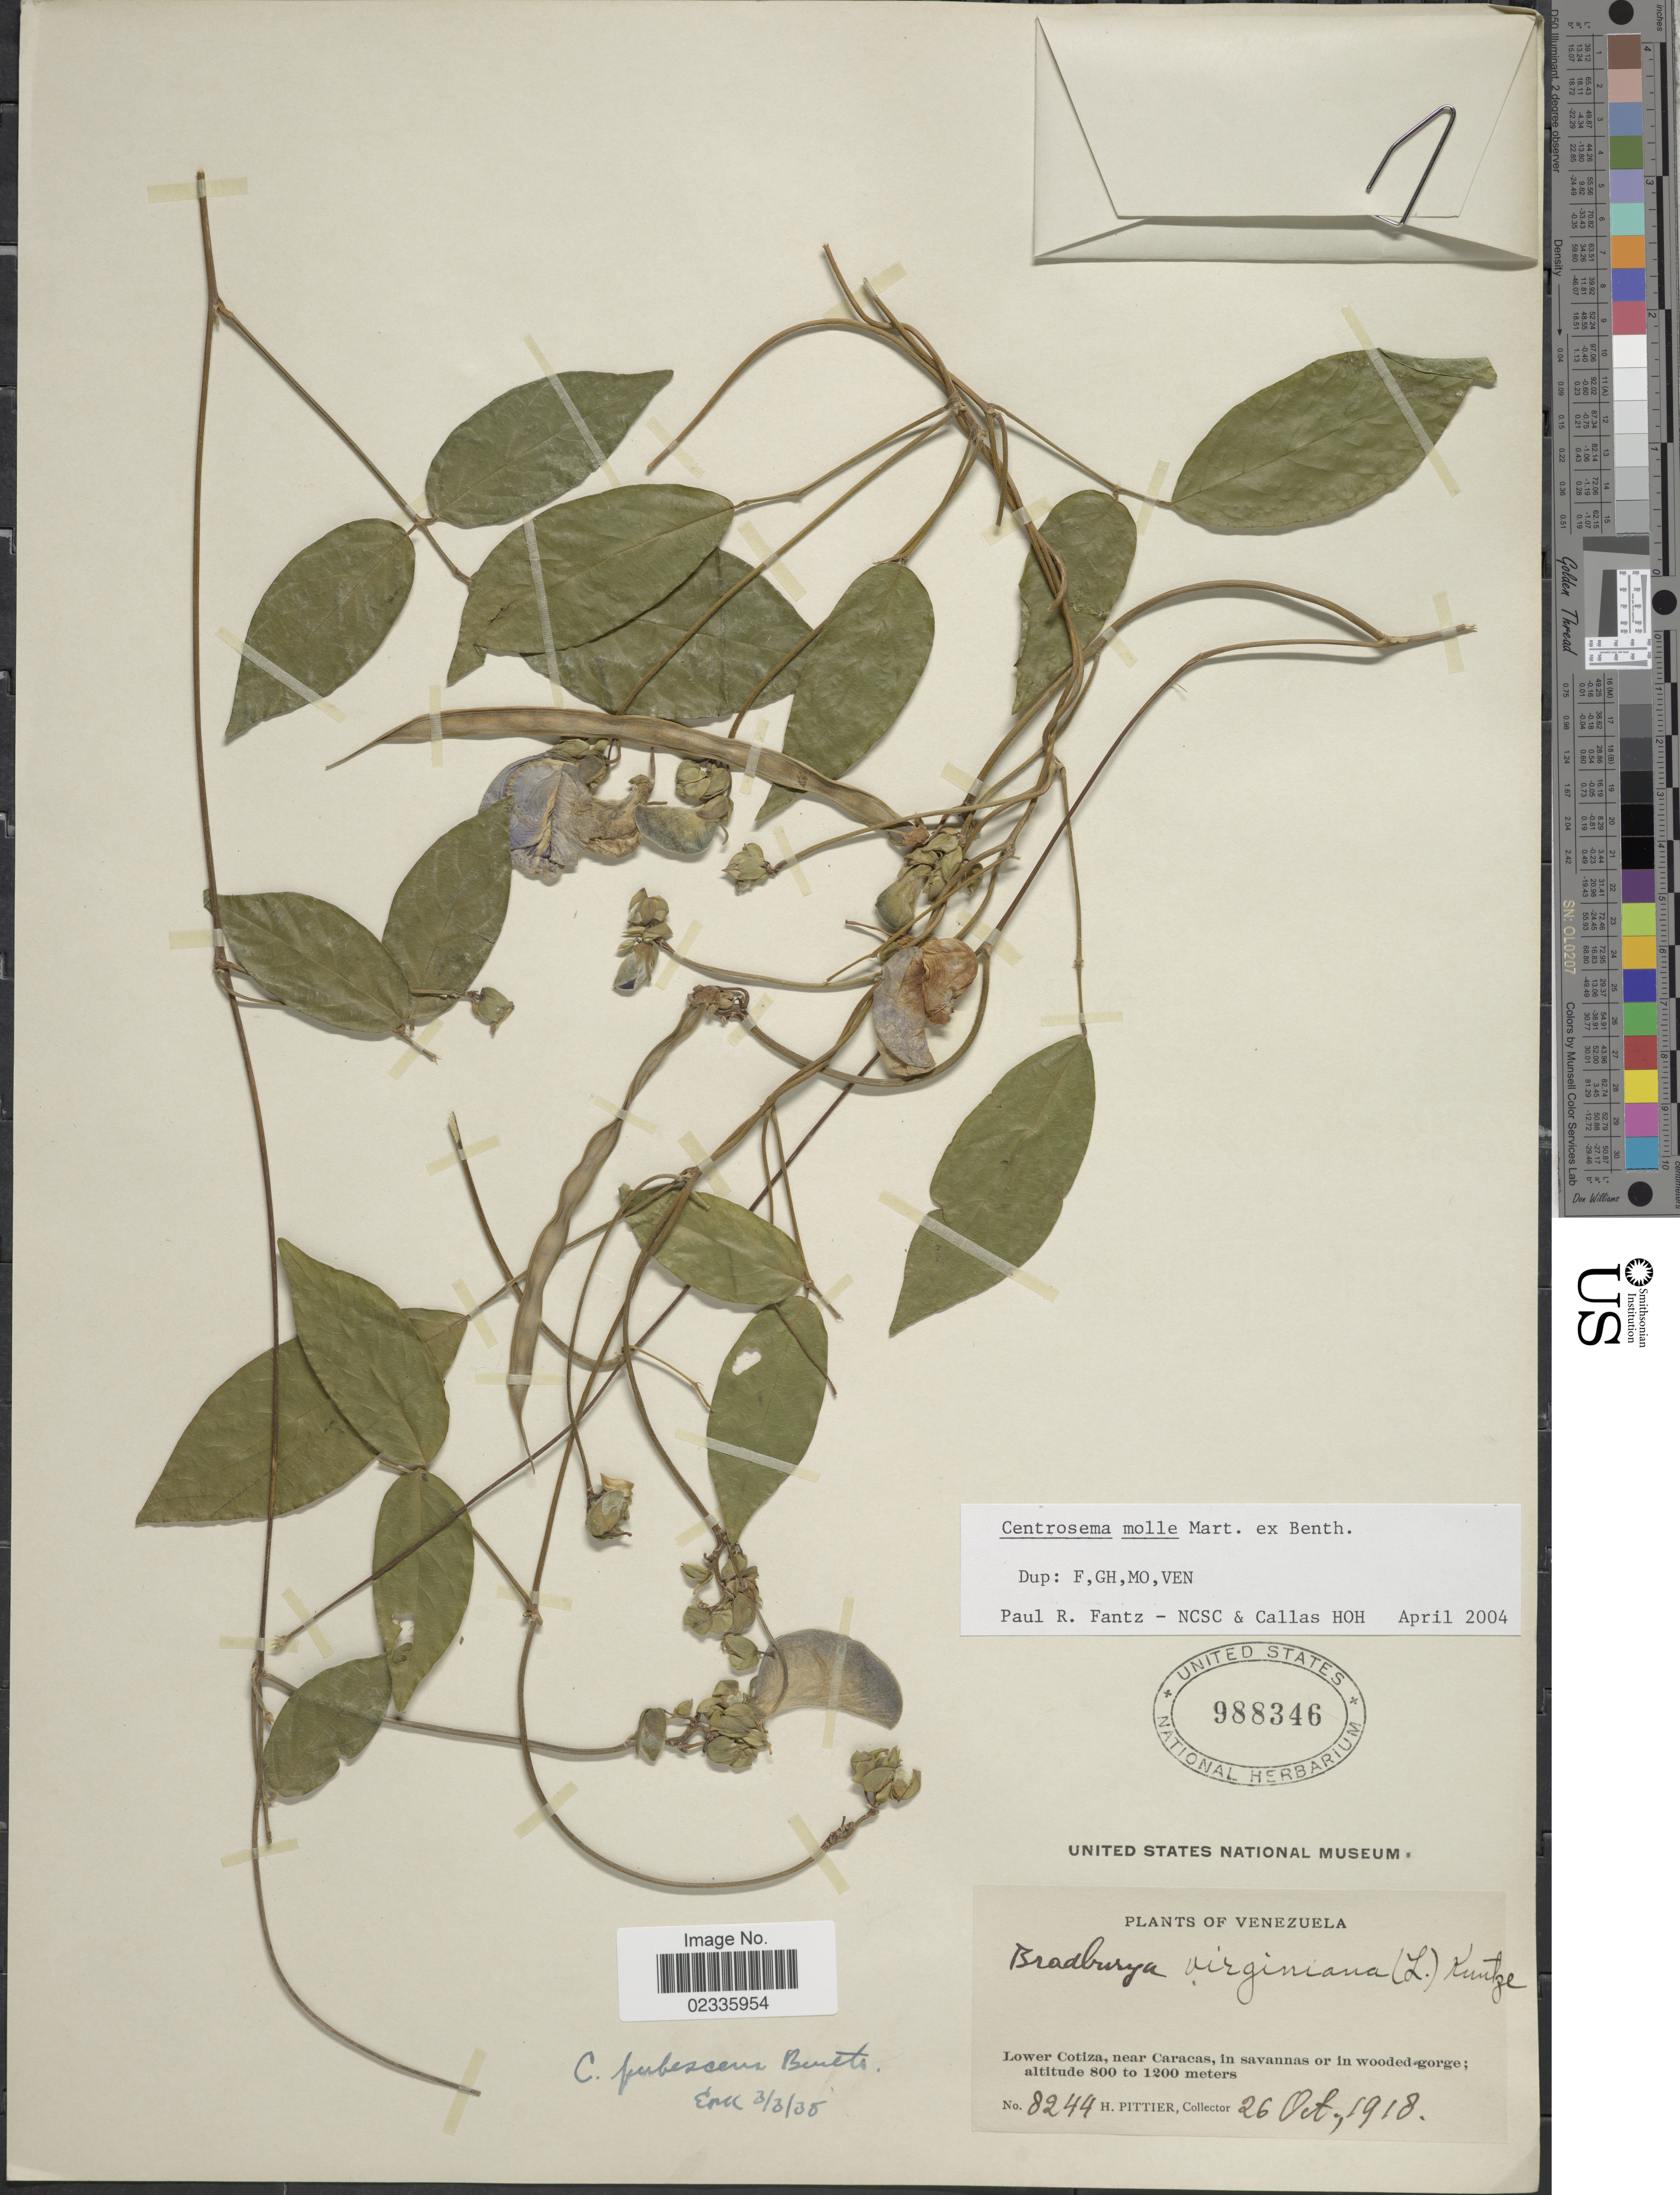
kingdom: Plantae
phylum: Tracheophyta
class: Magnoliopsida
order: Fabales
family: Fabaceae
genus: Centrosema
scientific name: Centrosema molle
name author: Mart. ex Benth.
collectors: H. F. Pittier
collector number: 8244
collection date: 1918-10-26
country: Venezuela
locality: Lower Cotiza, near Caracas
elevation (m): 800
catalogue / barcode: US 988346